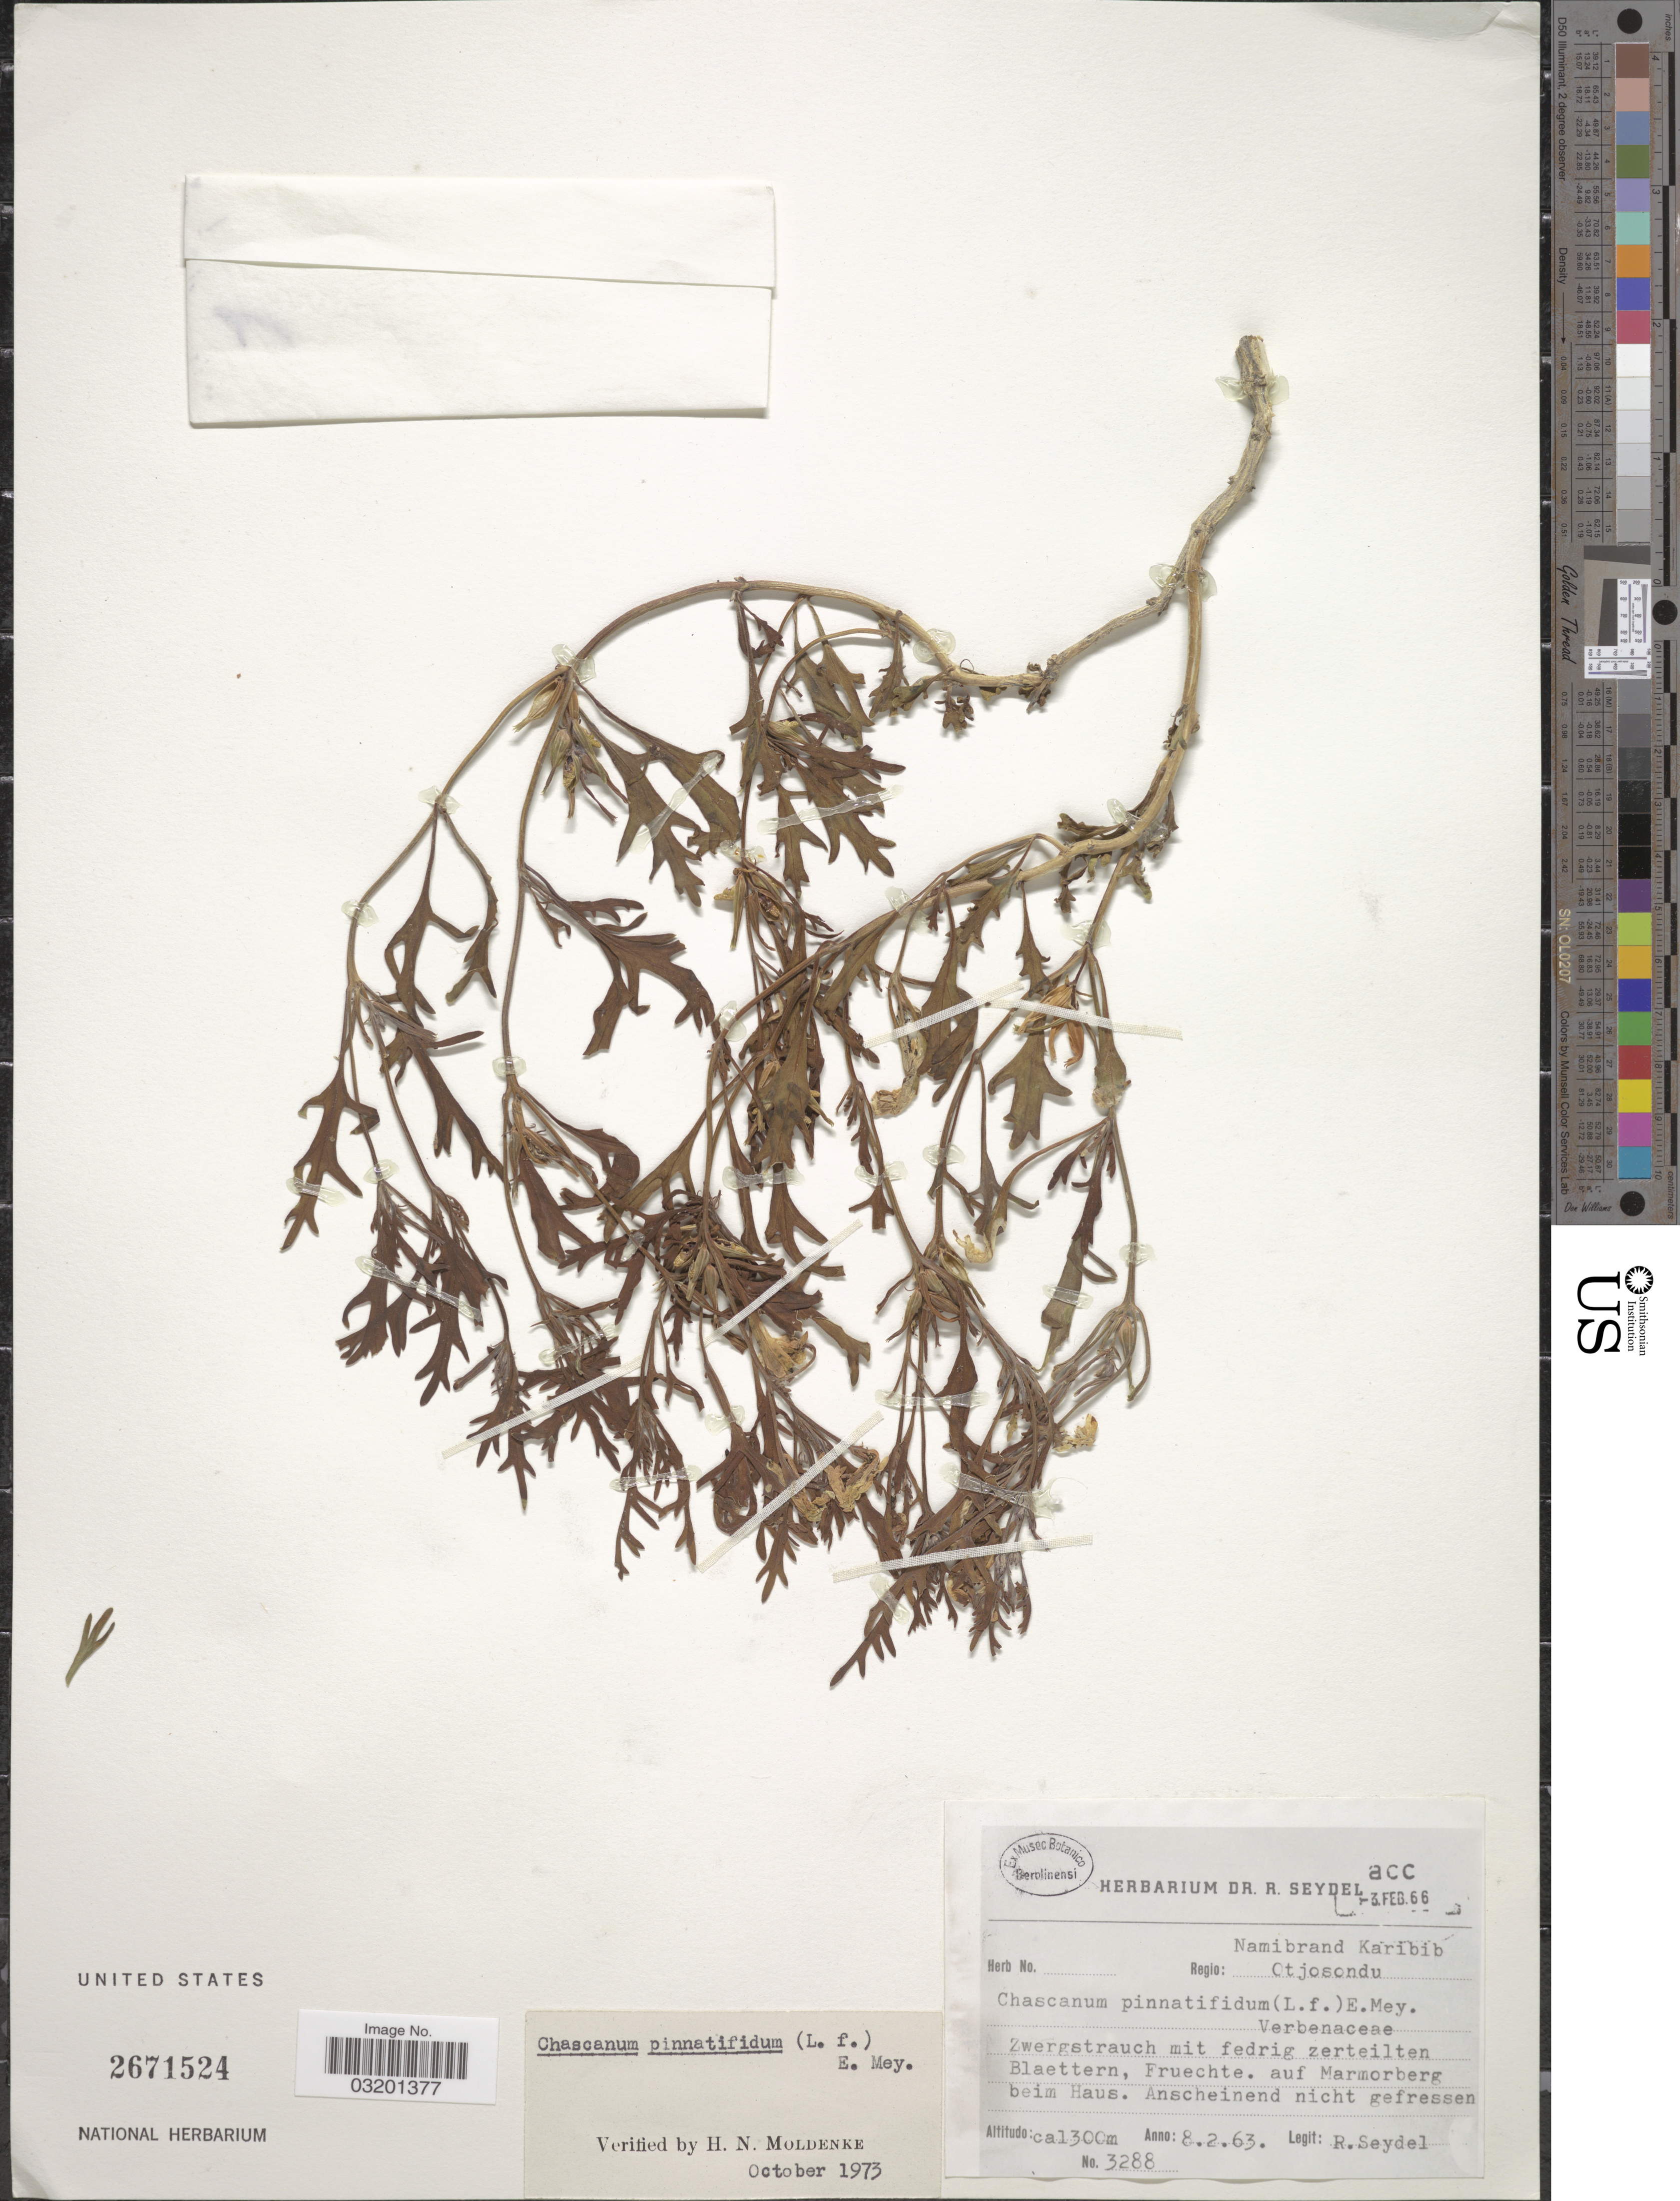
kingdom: Plantae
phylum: Tracheophyta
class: Magnoliopsida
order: Lamiales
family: Verbenaceae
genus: Chascanum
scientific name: Chascanum pinnatifidum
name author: (L. f.) E. Mey.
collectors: R. Seydel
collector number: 3288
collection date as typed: Transcribed d/m/y: 8/2/63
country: Namibia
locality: Regio: Namibrand, Karibib, Otjosondu. Zwergstrauch mit fedrig zerteilten Blaettern, Fruechte. auf Marmorberg beim Haus.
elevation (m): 1300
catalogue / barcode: US 2671524